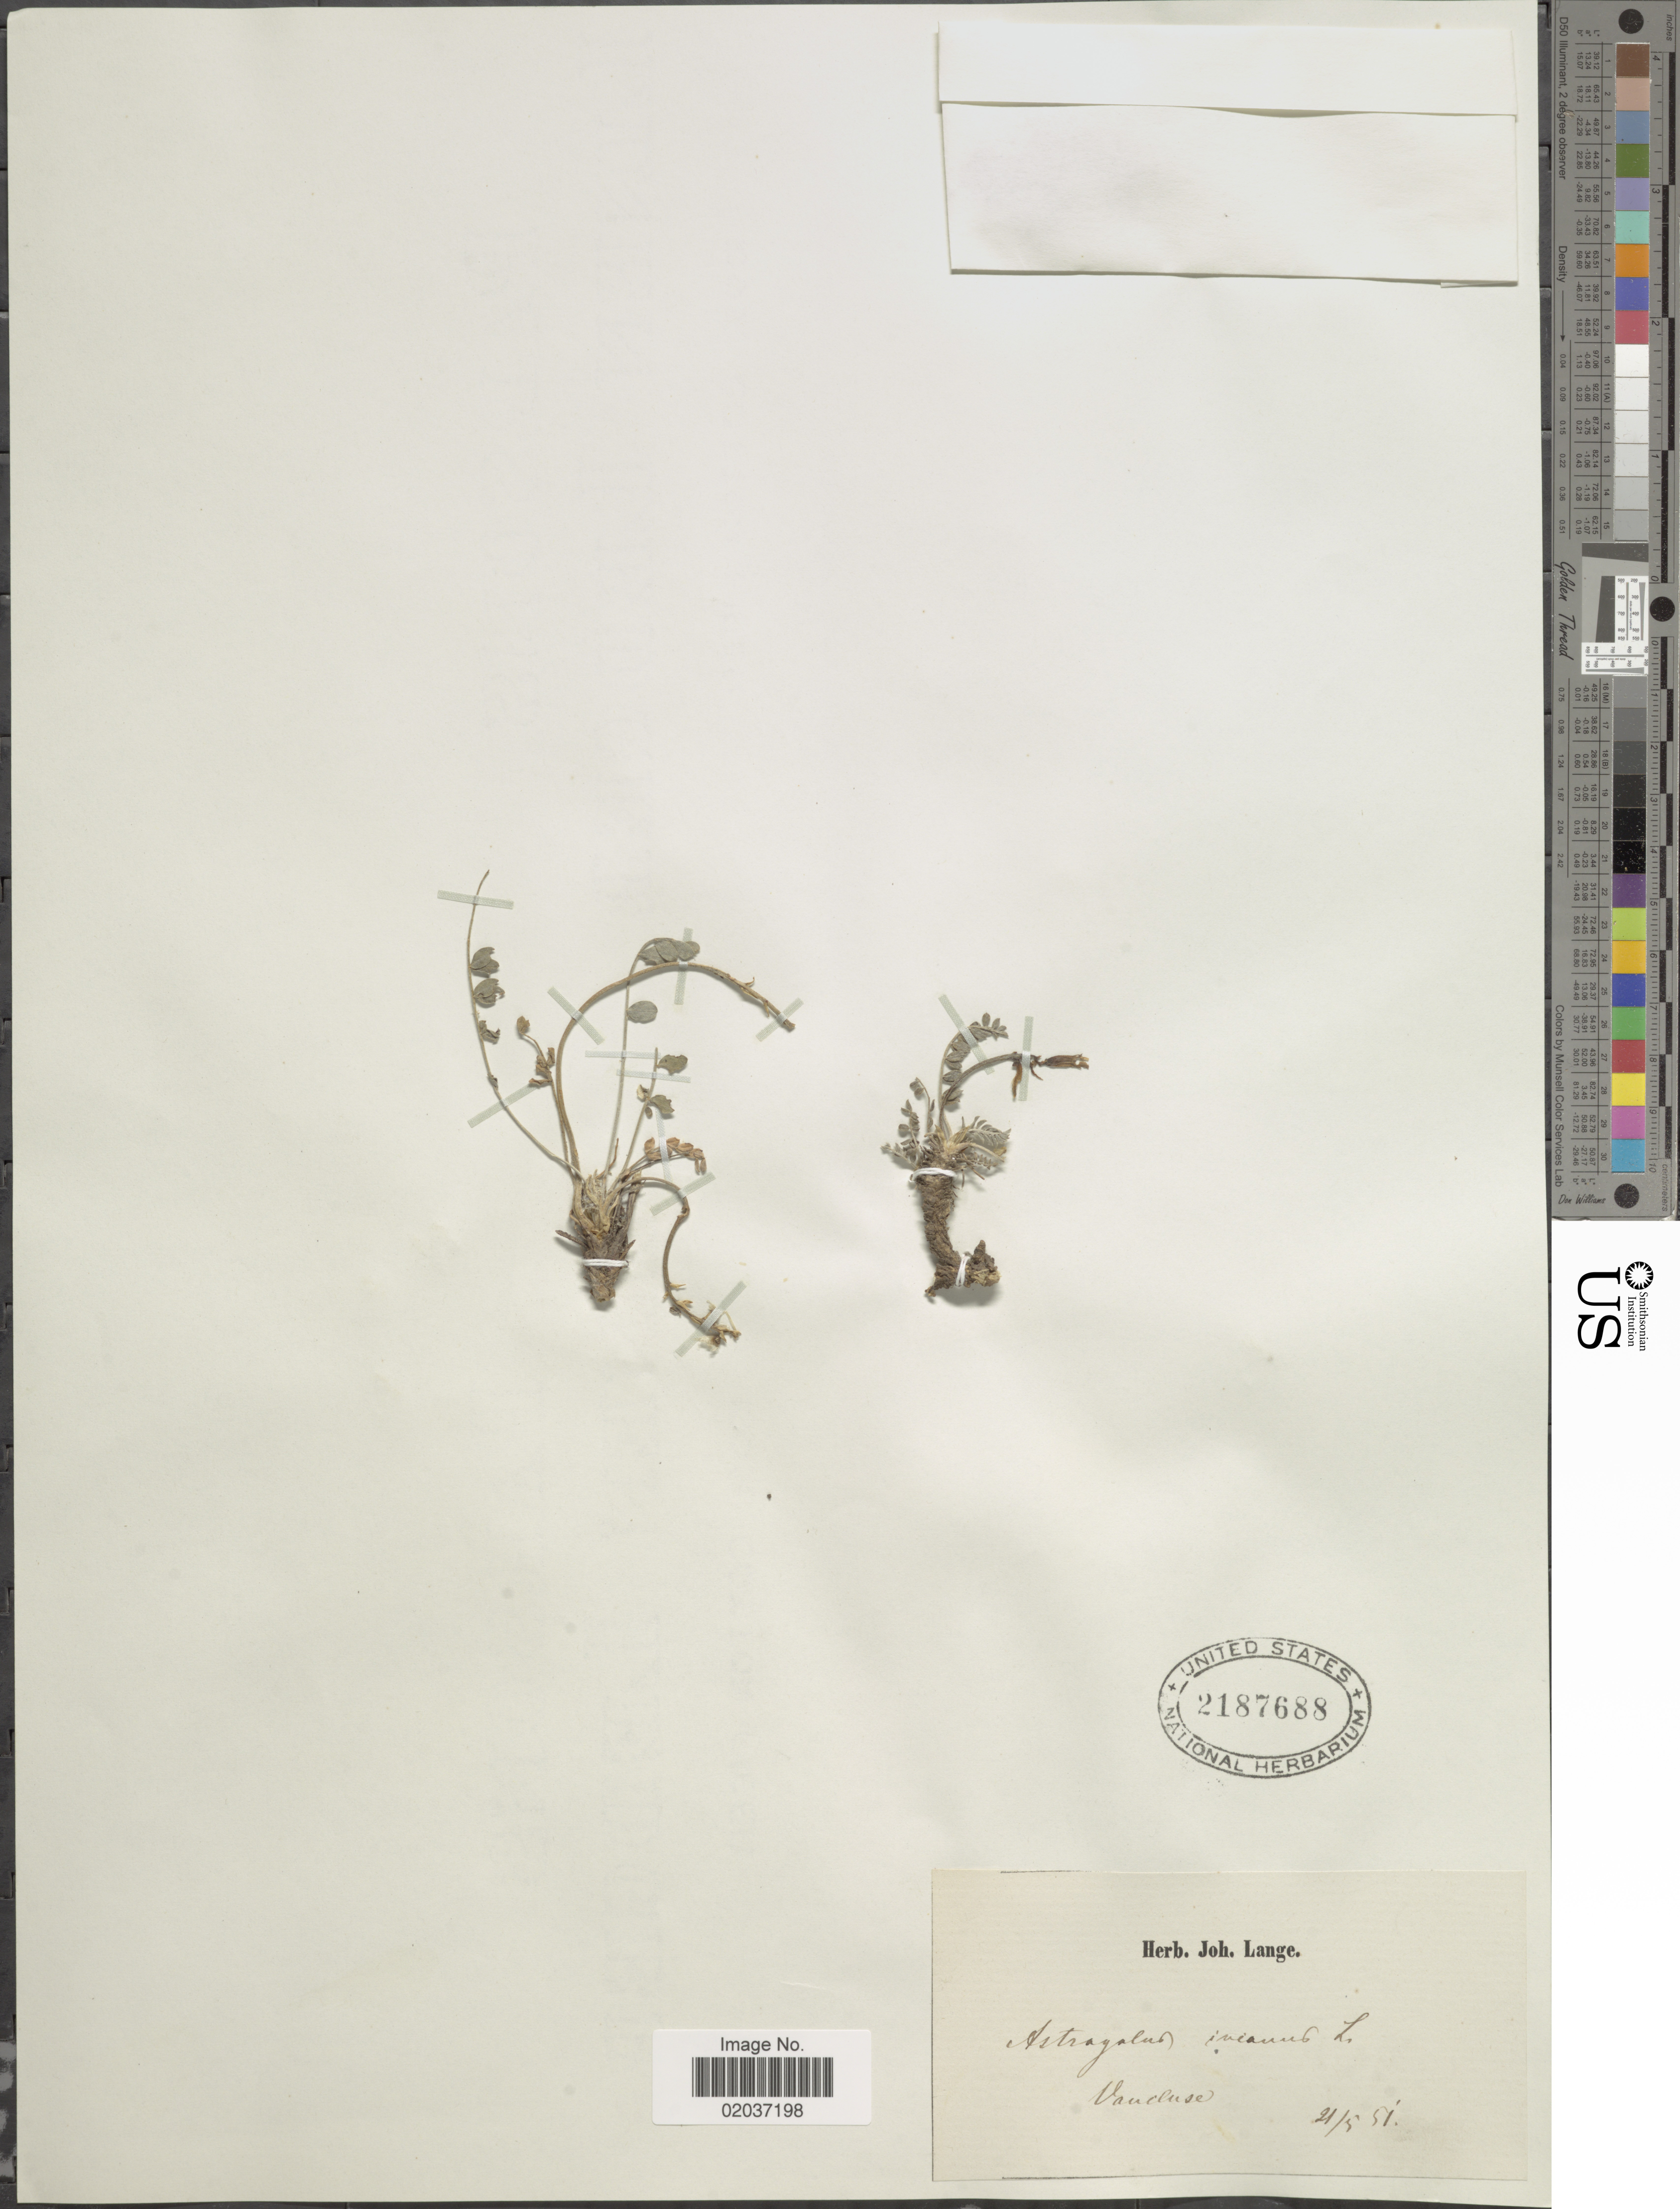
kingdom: Plantae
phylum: Tracheophyta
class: Magnoliopsida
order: Fabales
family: Fabaceae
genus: Astragalus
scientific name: Astragalus incanus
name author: L.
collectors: ex herb. Joh. Lange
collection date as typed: Transcribed d/m/y: 21/5/51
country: France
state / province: Provence-Alpes-Côte d'Azur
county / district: Vaucluse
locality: Vaucluse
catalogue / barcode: US 2187688